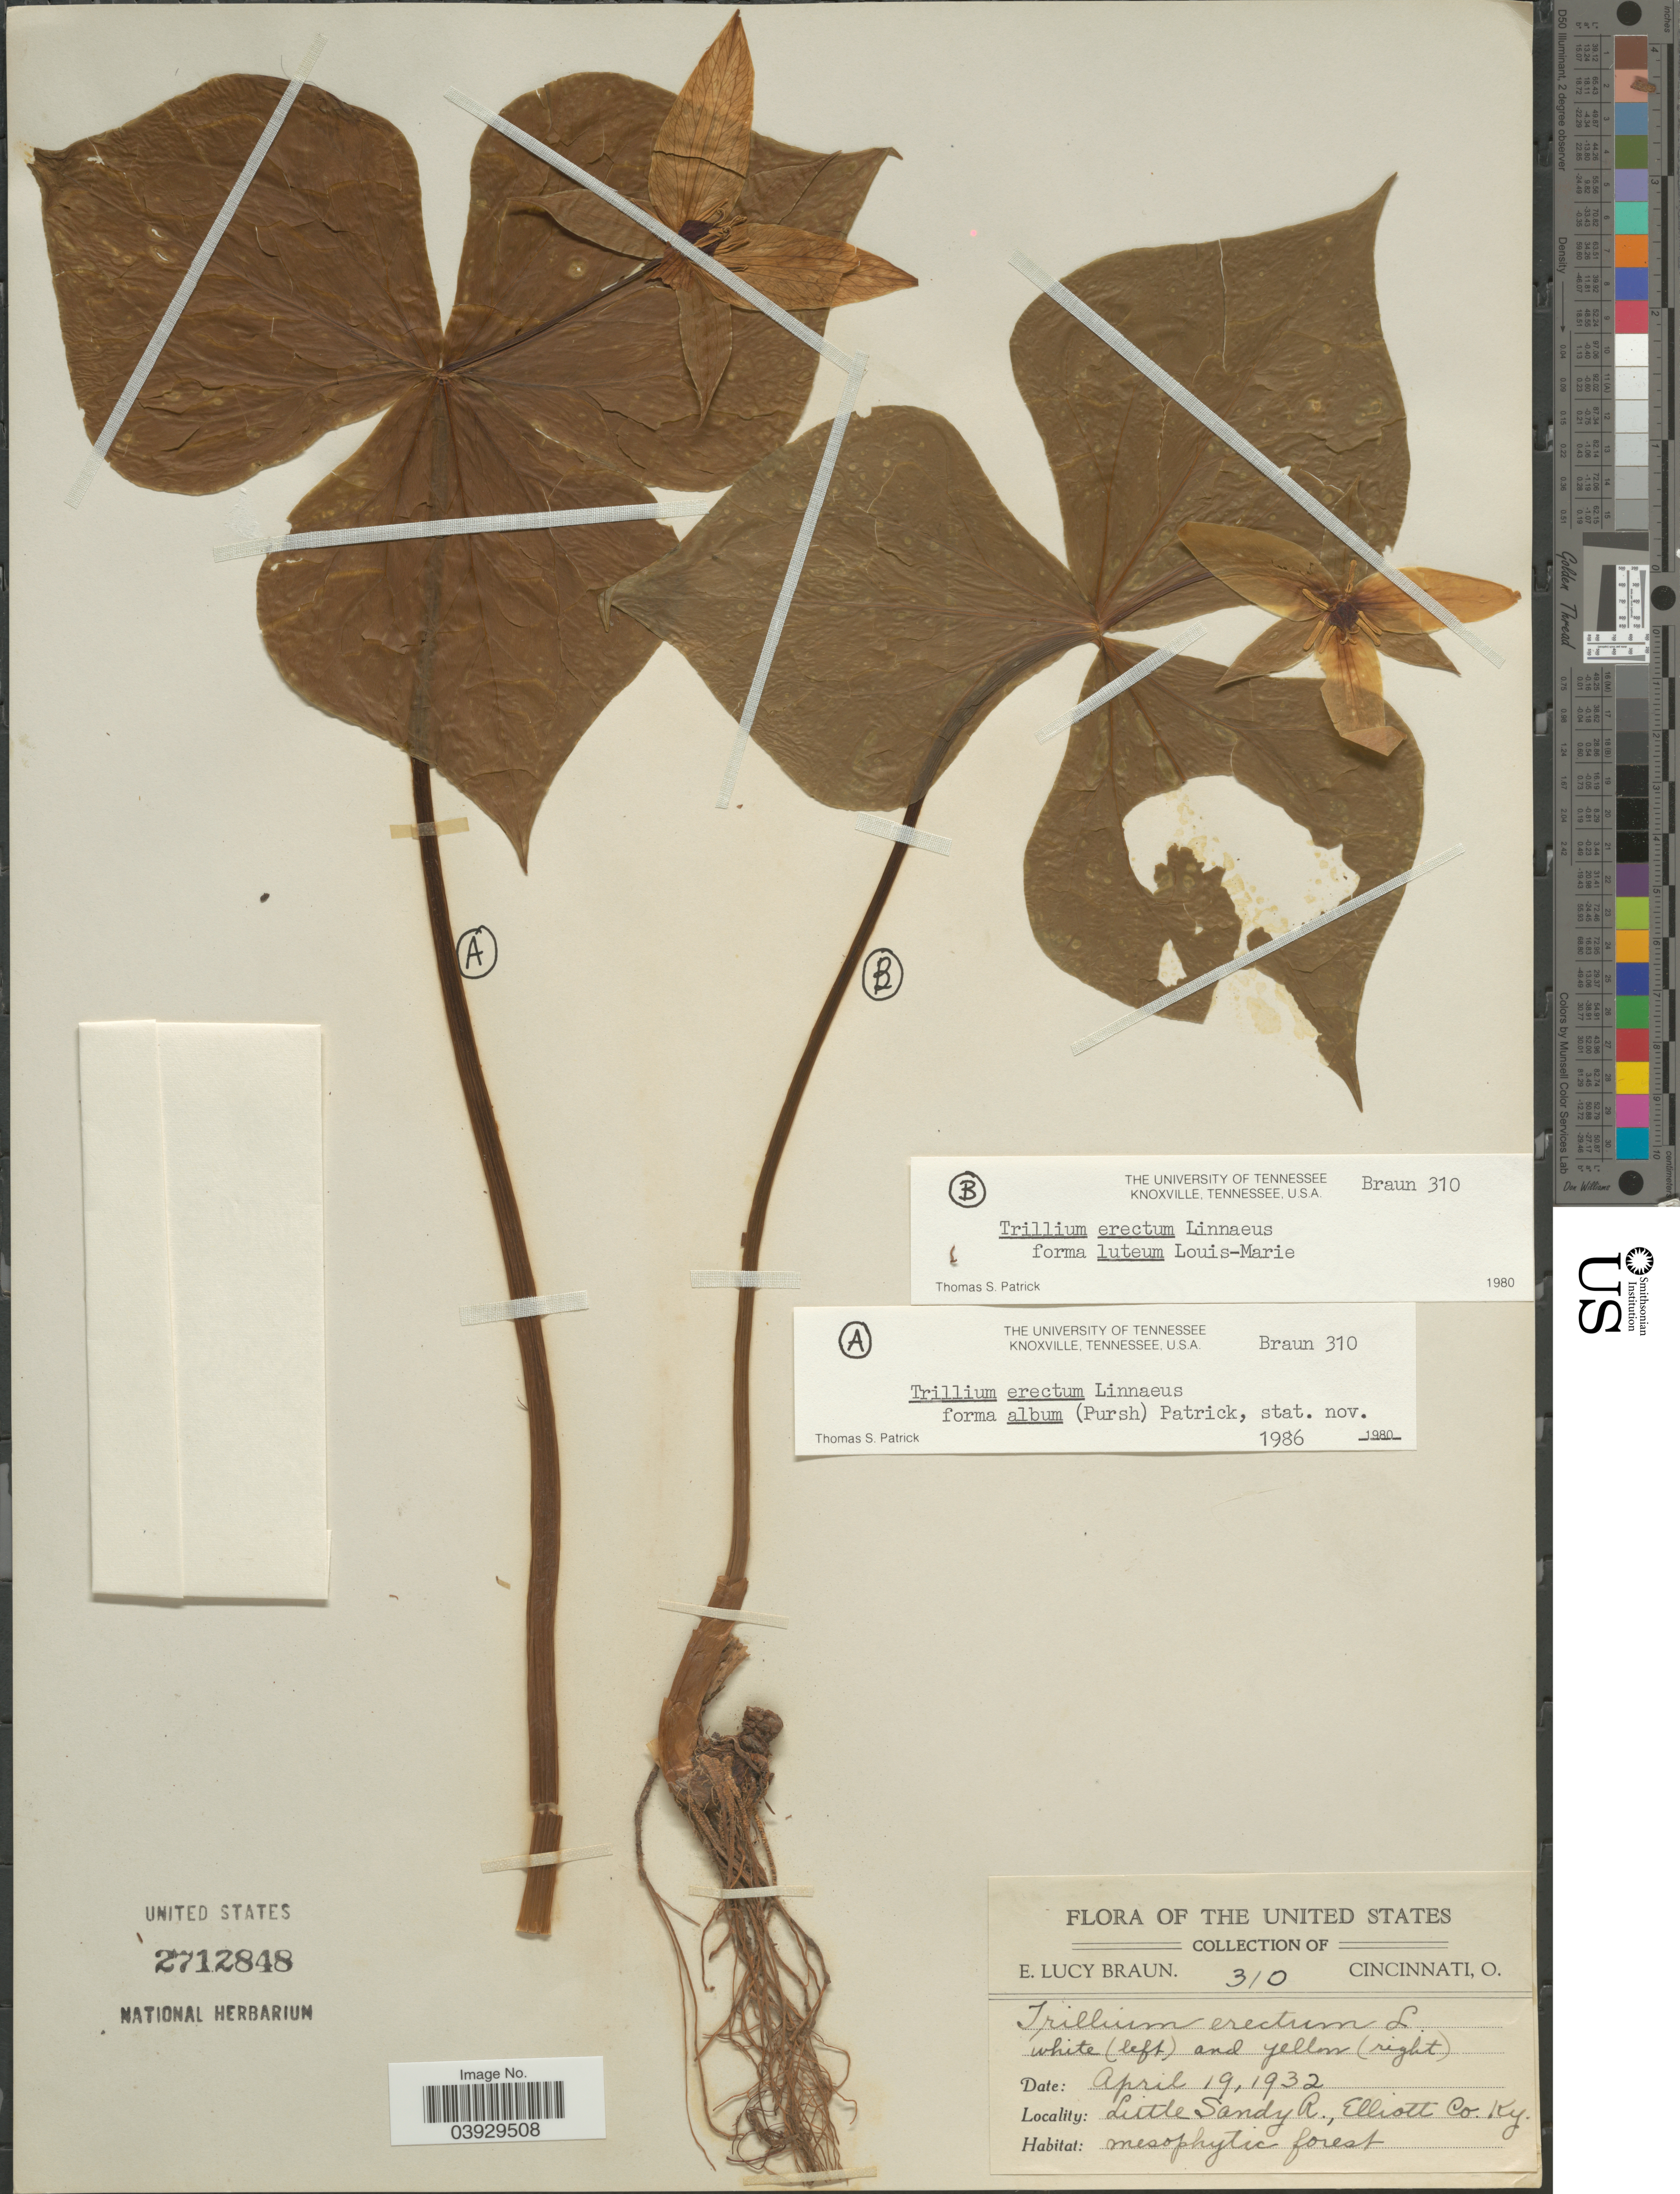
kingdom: Plantae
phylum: Tracheophyta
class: Liliopsida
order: Liliales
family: Melanthiaceae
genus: Trillium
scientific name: Trillium erectum var. album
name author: (Michx.) Pursh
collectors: E. L. Braun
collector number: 310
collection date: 1932-04-19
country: United States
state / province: Kentucky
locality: Little Sandy R., Elliott Co.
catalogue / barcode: US 2712848